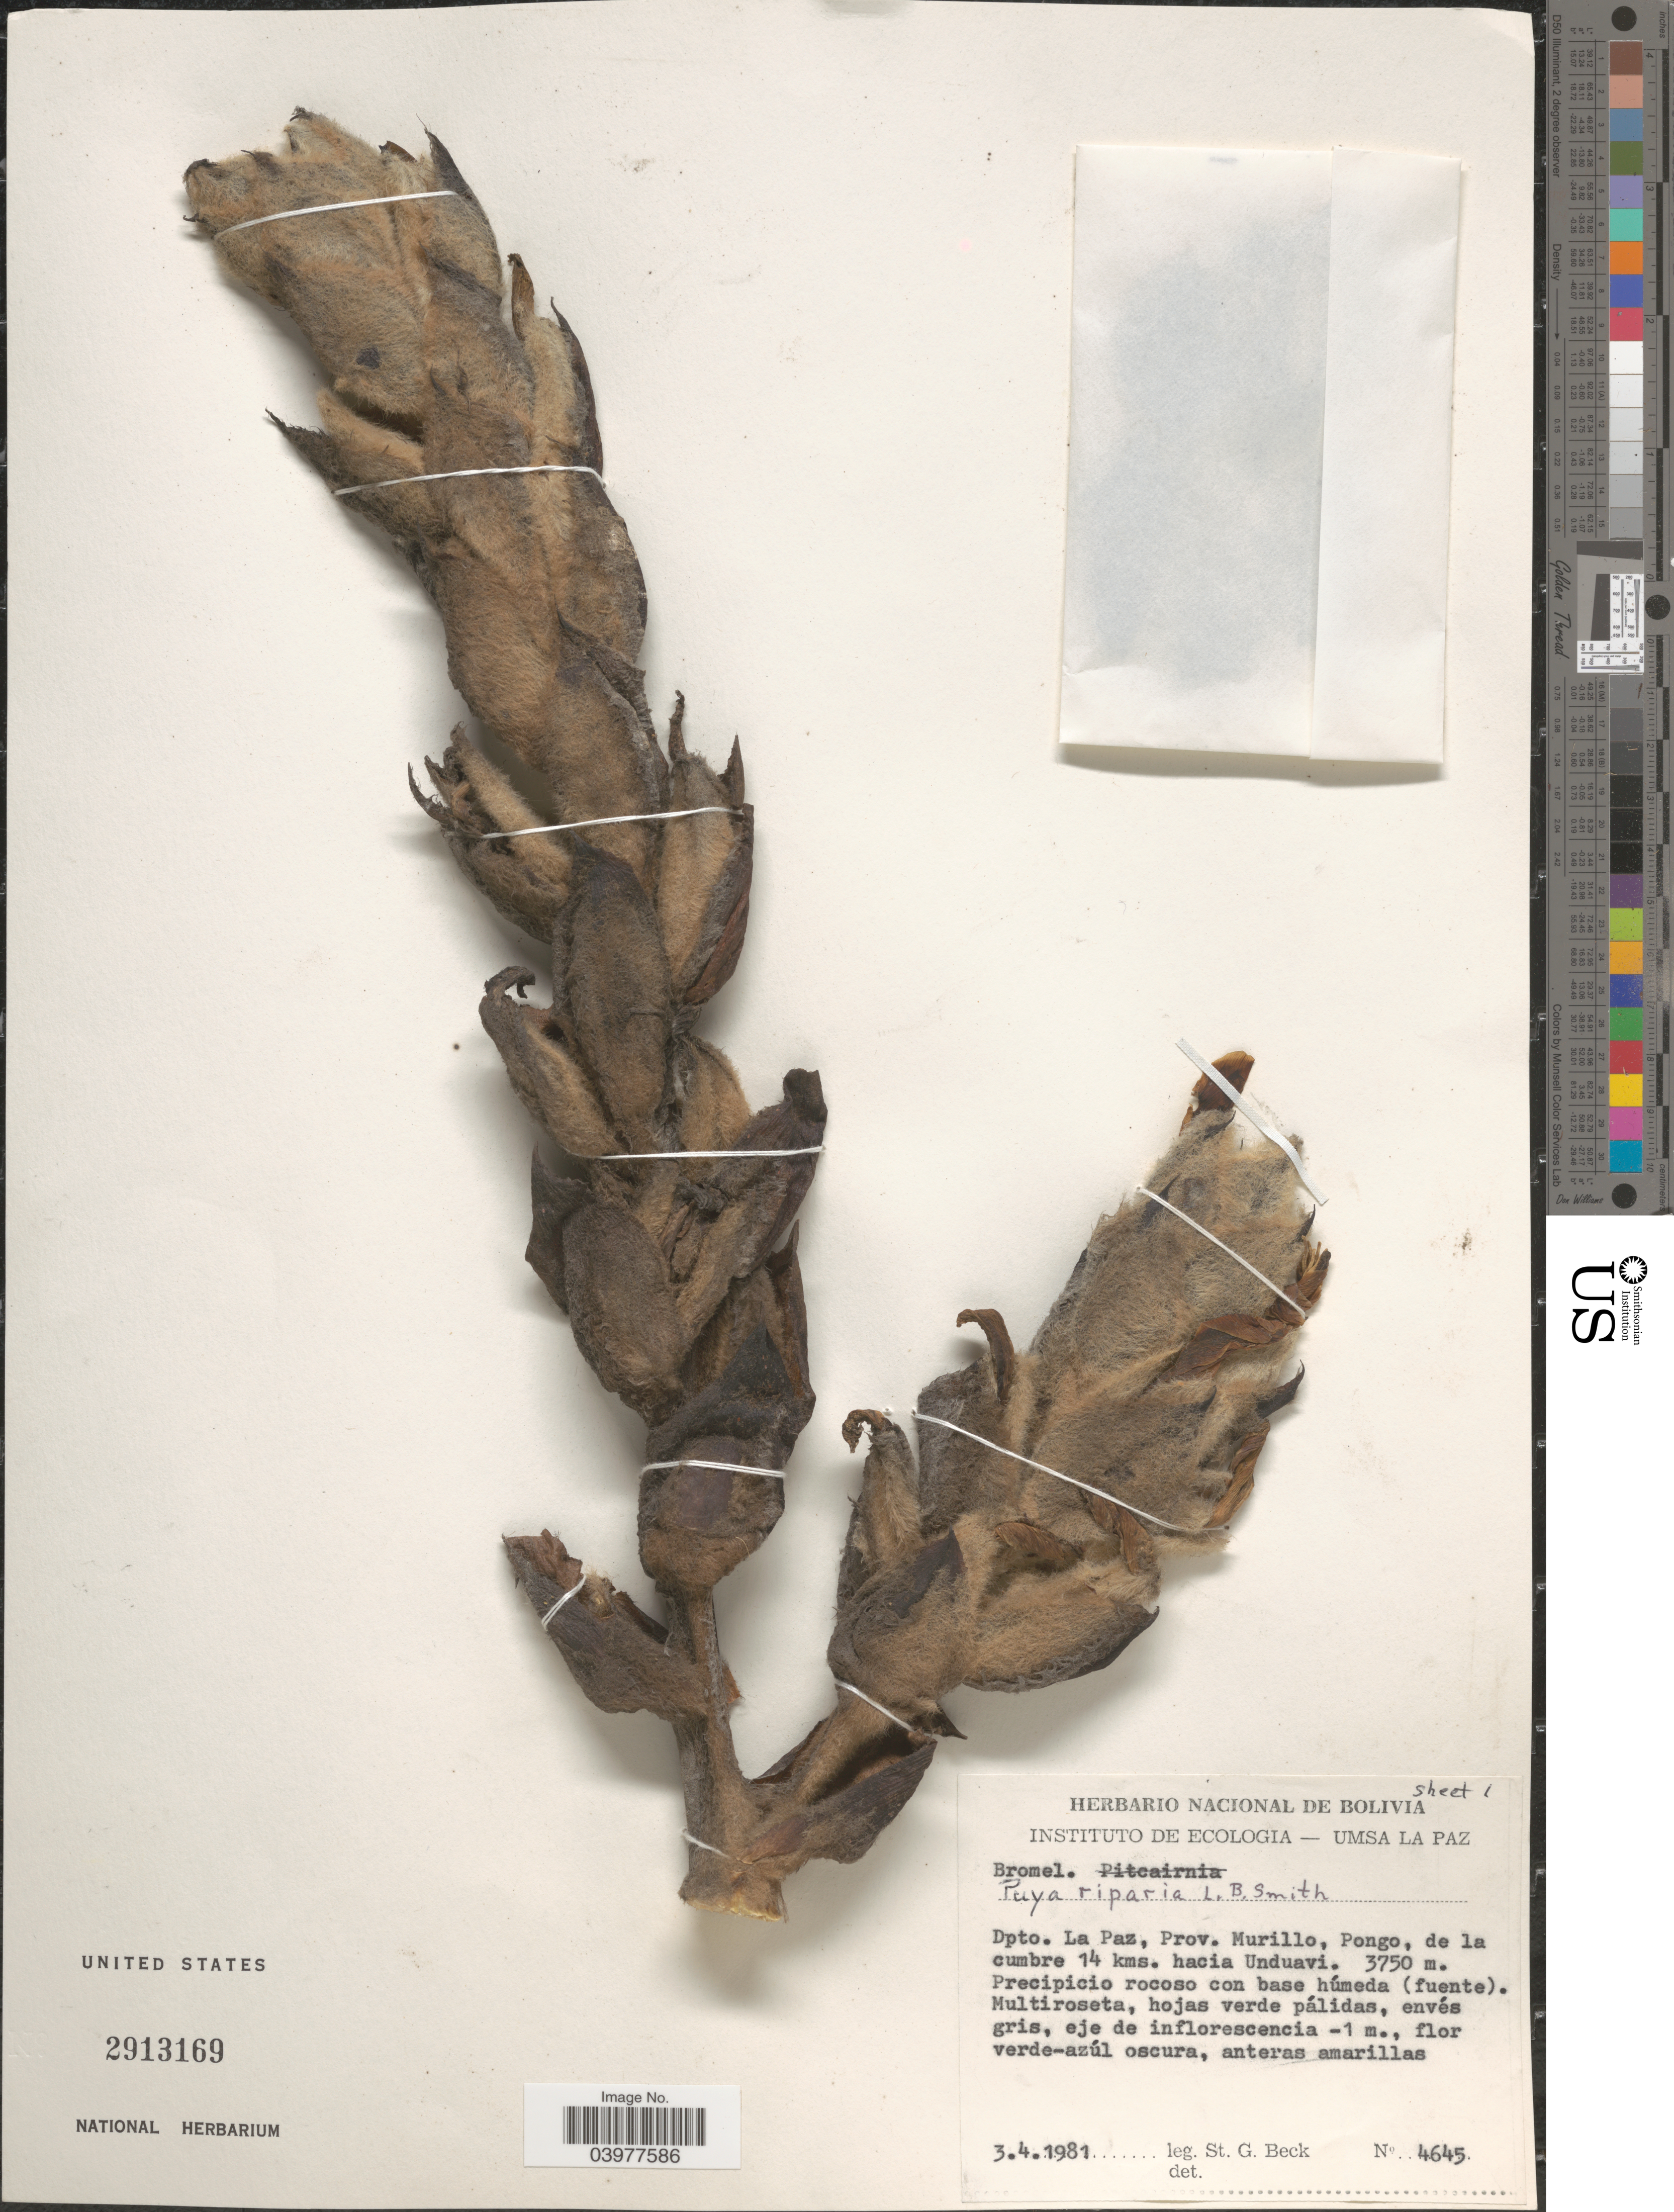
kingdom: Plantae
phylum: Tracheophyta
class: Liliopsida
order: Poales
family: Bromeliaceae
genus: Puya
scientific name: Puya riparia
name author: L.B. Sm.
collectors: S. G. Beck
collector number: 4645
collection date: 1981-04-03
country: Bolivia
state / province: La Paz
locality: Dpto. La Paz, Prov. Murillo, Pongo, de la cumbre 14 kms. hacia Unduavi.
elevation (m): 3750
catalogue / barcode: US 2913169